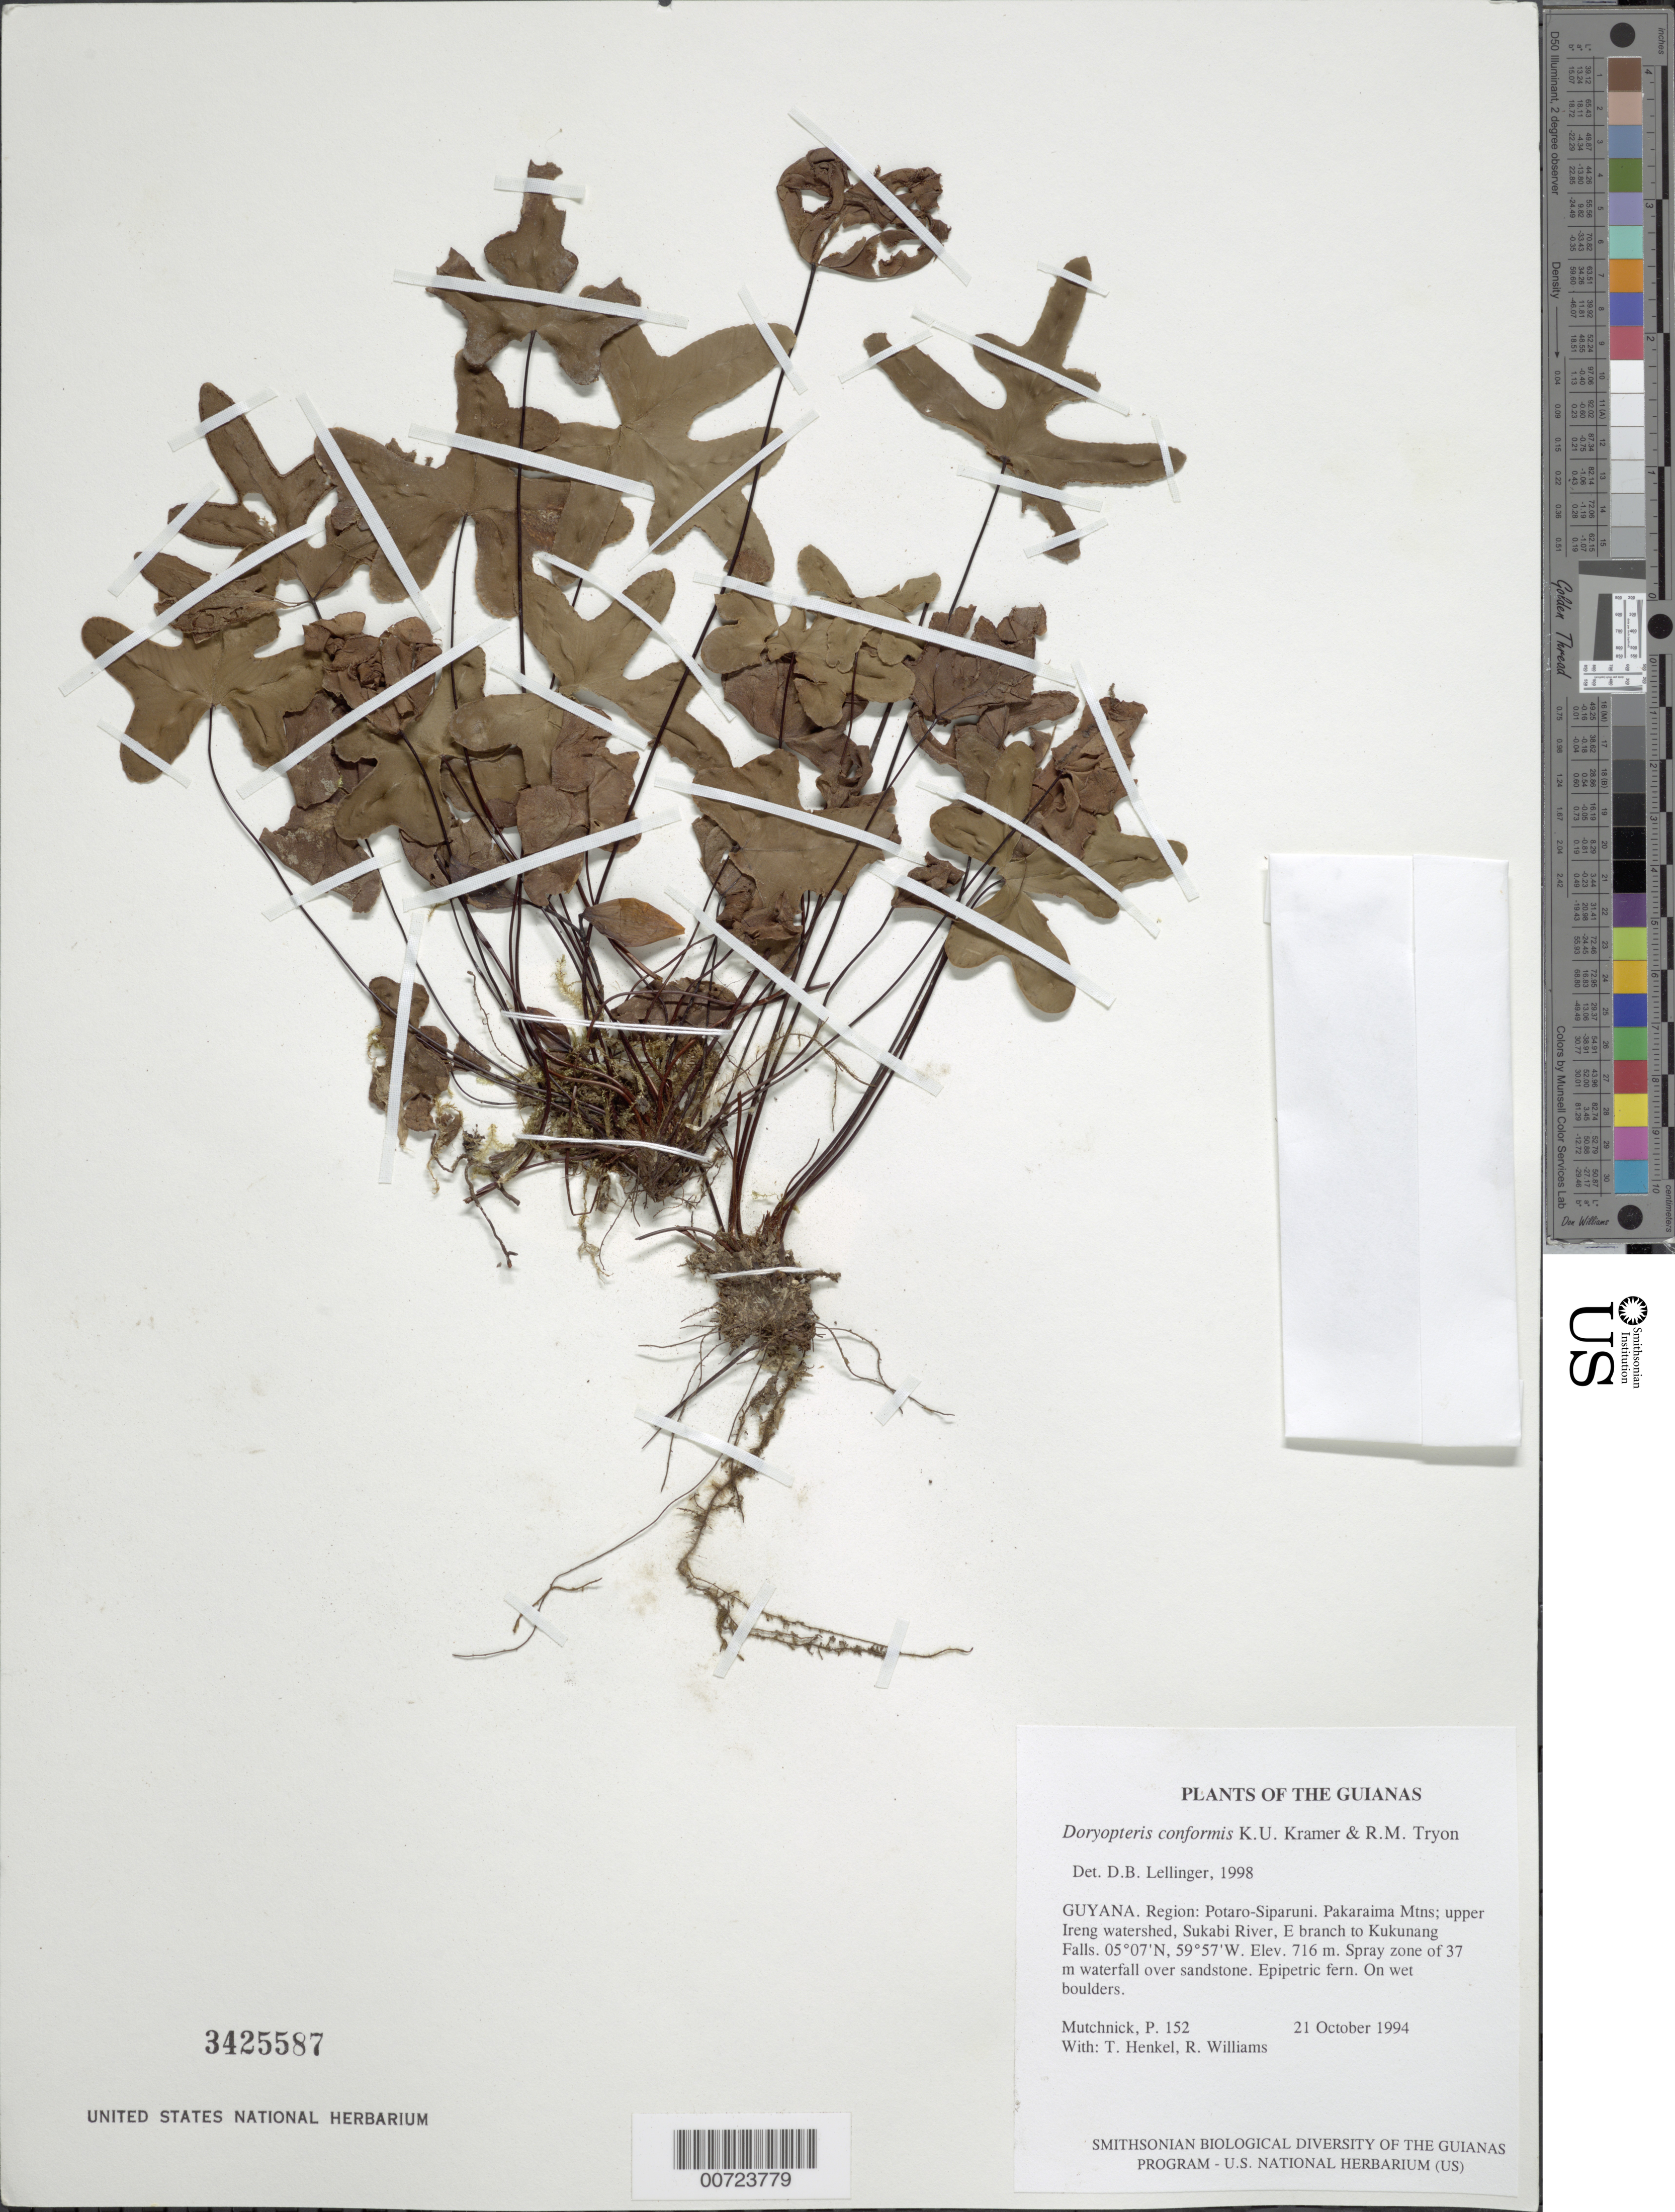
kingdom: Plantae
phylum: Tracheophyta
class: Polypodiopsida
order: Polypodiales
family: Pteridaceae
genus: Doryopteris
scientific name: Doryopteris conformis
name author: K.U. Kramer & R.M. Tryon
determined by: Lellinger, David B., (BOT), Smithsonian Institution - National Museum of Natural History (UNITED STATES)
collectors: P. Mutchnick, T. Henkel & R. Williams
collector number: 152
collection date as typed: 21 October 1994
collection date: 1994-10-21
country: Guyana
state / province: Potaro-Siparuni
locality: Pakaraima Mtns; upper Ireng watershed, Sukabi River, E branch to Kukunang Falls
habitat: Spray zone of 37 m waterfall over sandstone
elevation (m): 716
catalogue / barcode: US 3425587